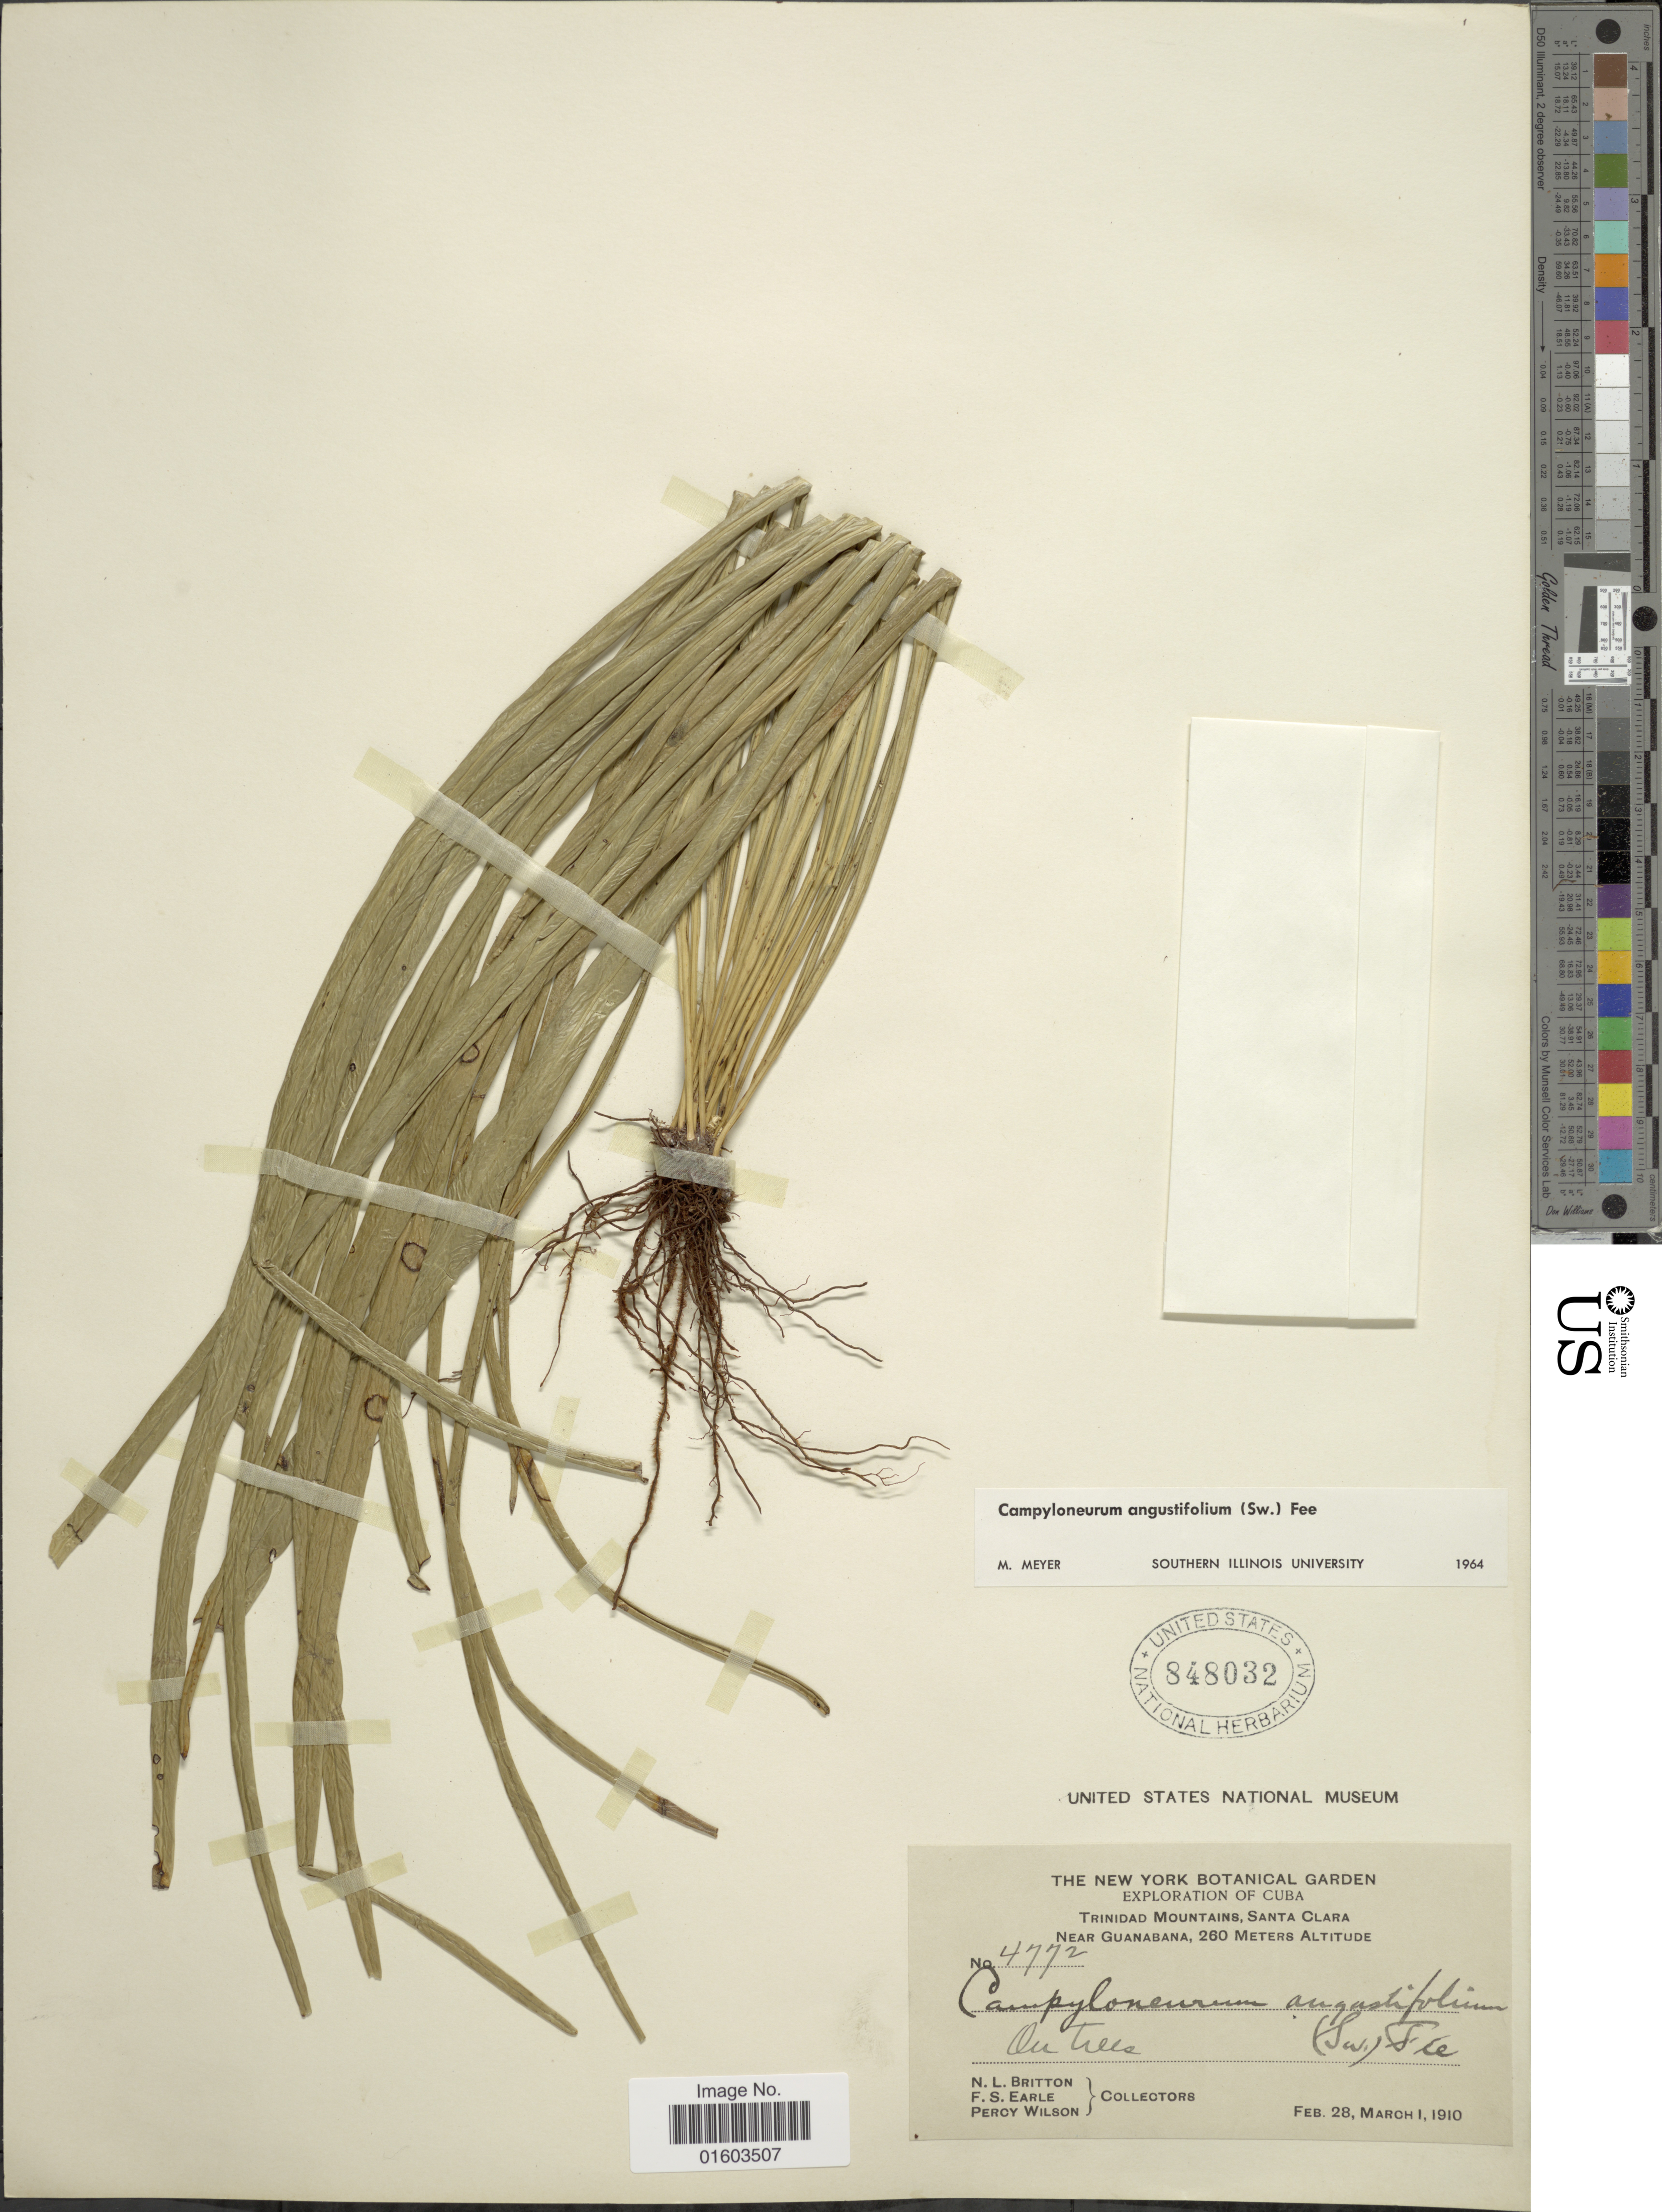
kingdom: Plantae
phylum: Tracheophyta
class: Polypodiopsida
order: Polypodiales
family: Polypodiaceae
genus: Campyloneurum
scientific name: Campyloneurum angustifolium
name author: (Sw.) Fée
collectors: N. Britton, F. S. Earle & P. Wilson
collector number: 4772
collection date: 1910-02-28/1910-03-01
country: Cuba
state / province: Las Villas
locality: Trinidad Mountains, Santa Clara, near Guanabana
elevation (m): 260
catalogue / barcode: US 848032